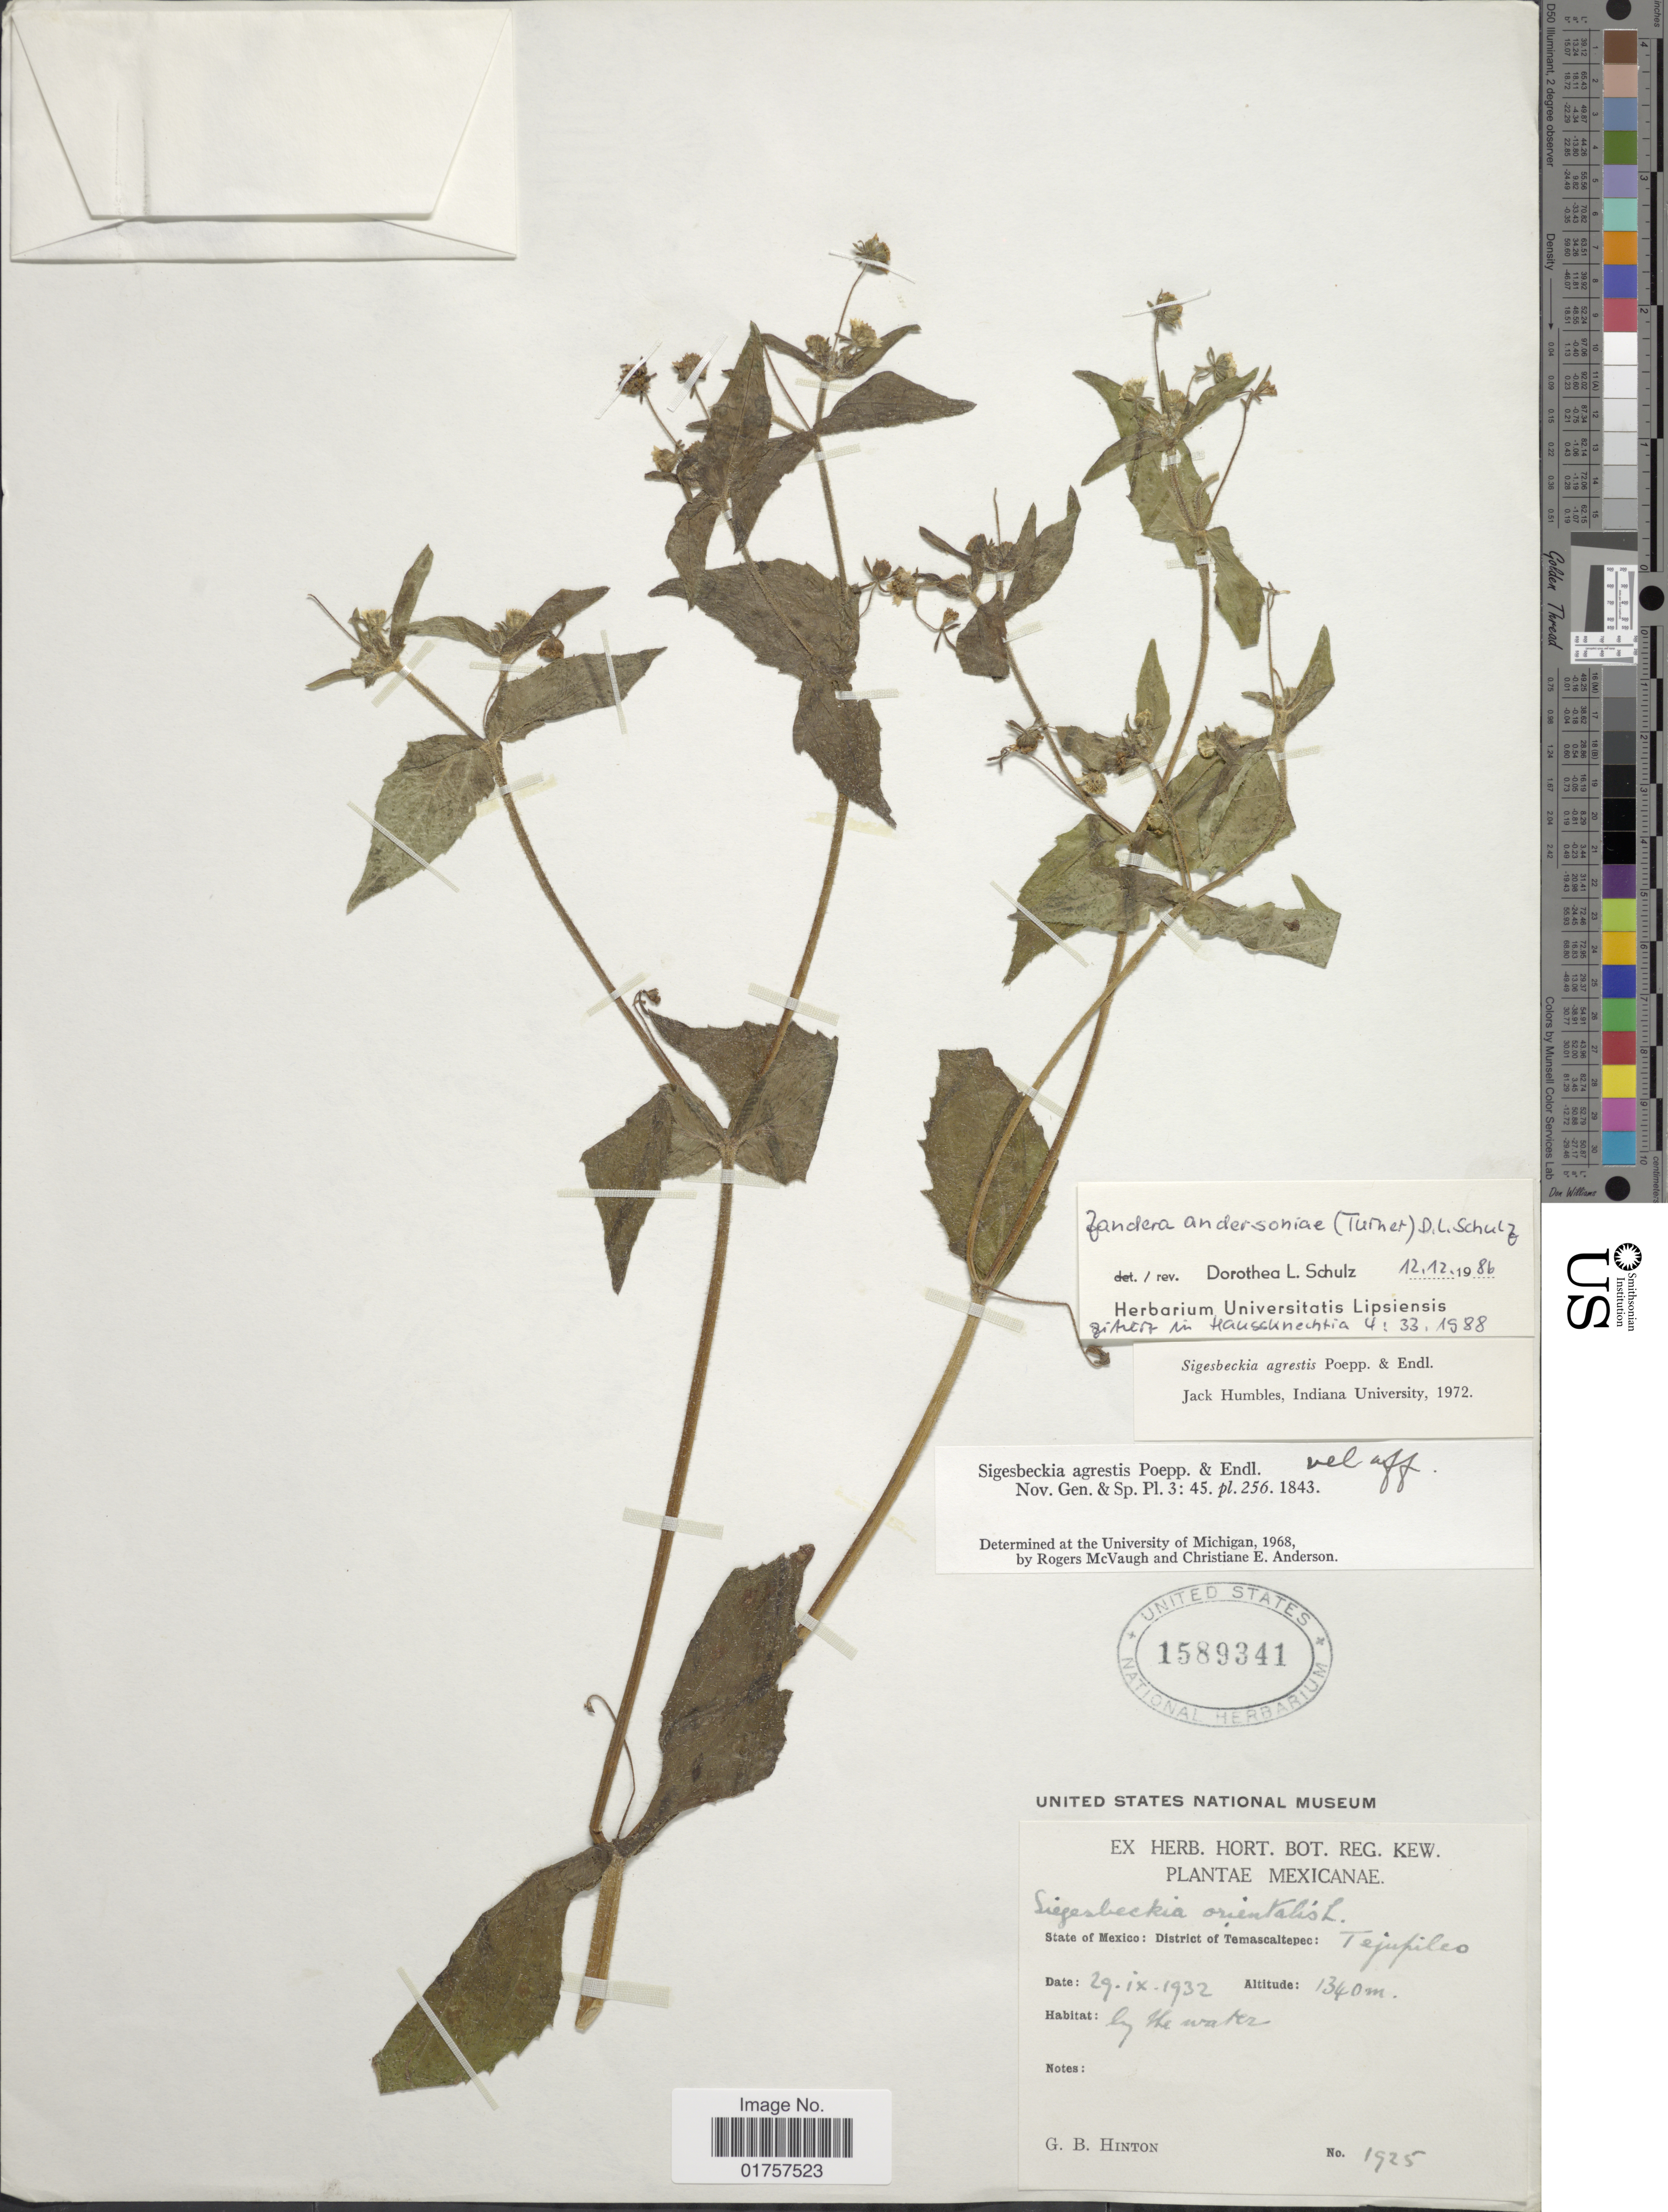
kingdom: Plantae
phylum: Tracheophyta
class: Magnoliopsida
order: Asterales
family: Asteraceae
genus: Sigesbeckia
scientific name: Sigesbeckia andersoniae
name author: B.L. Turner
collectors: G. B. Hinton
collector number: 1925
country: Mexico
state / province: México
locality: District of Temascaltepec: Tejupileo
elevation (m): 1340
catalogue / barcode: US 1589341